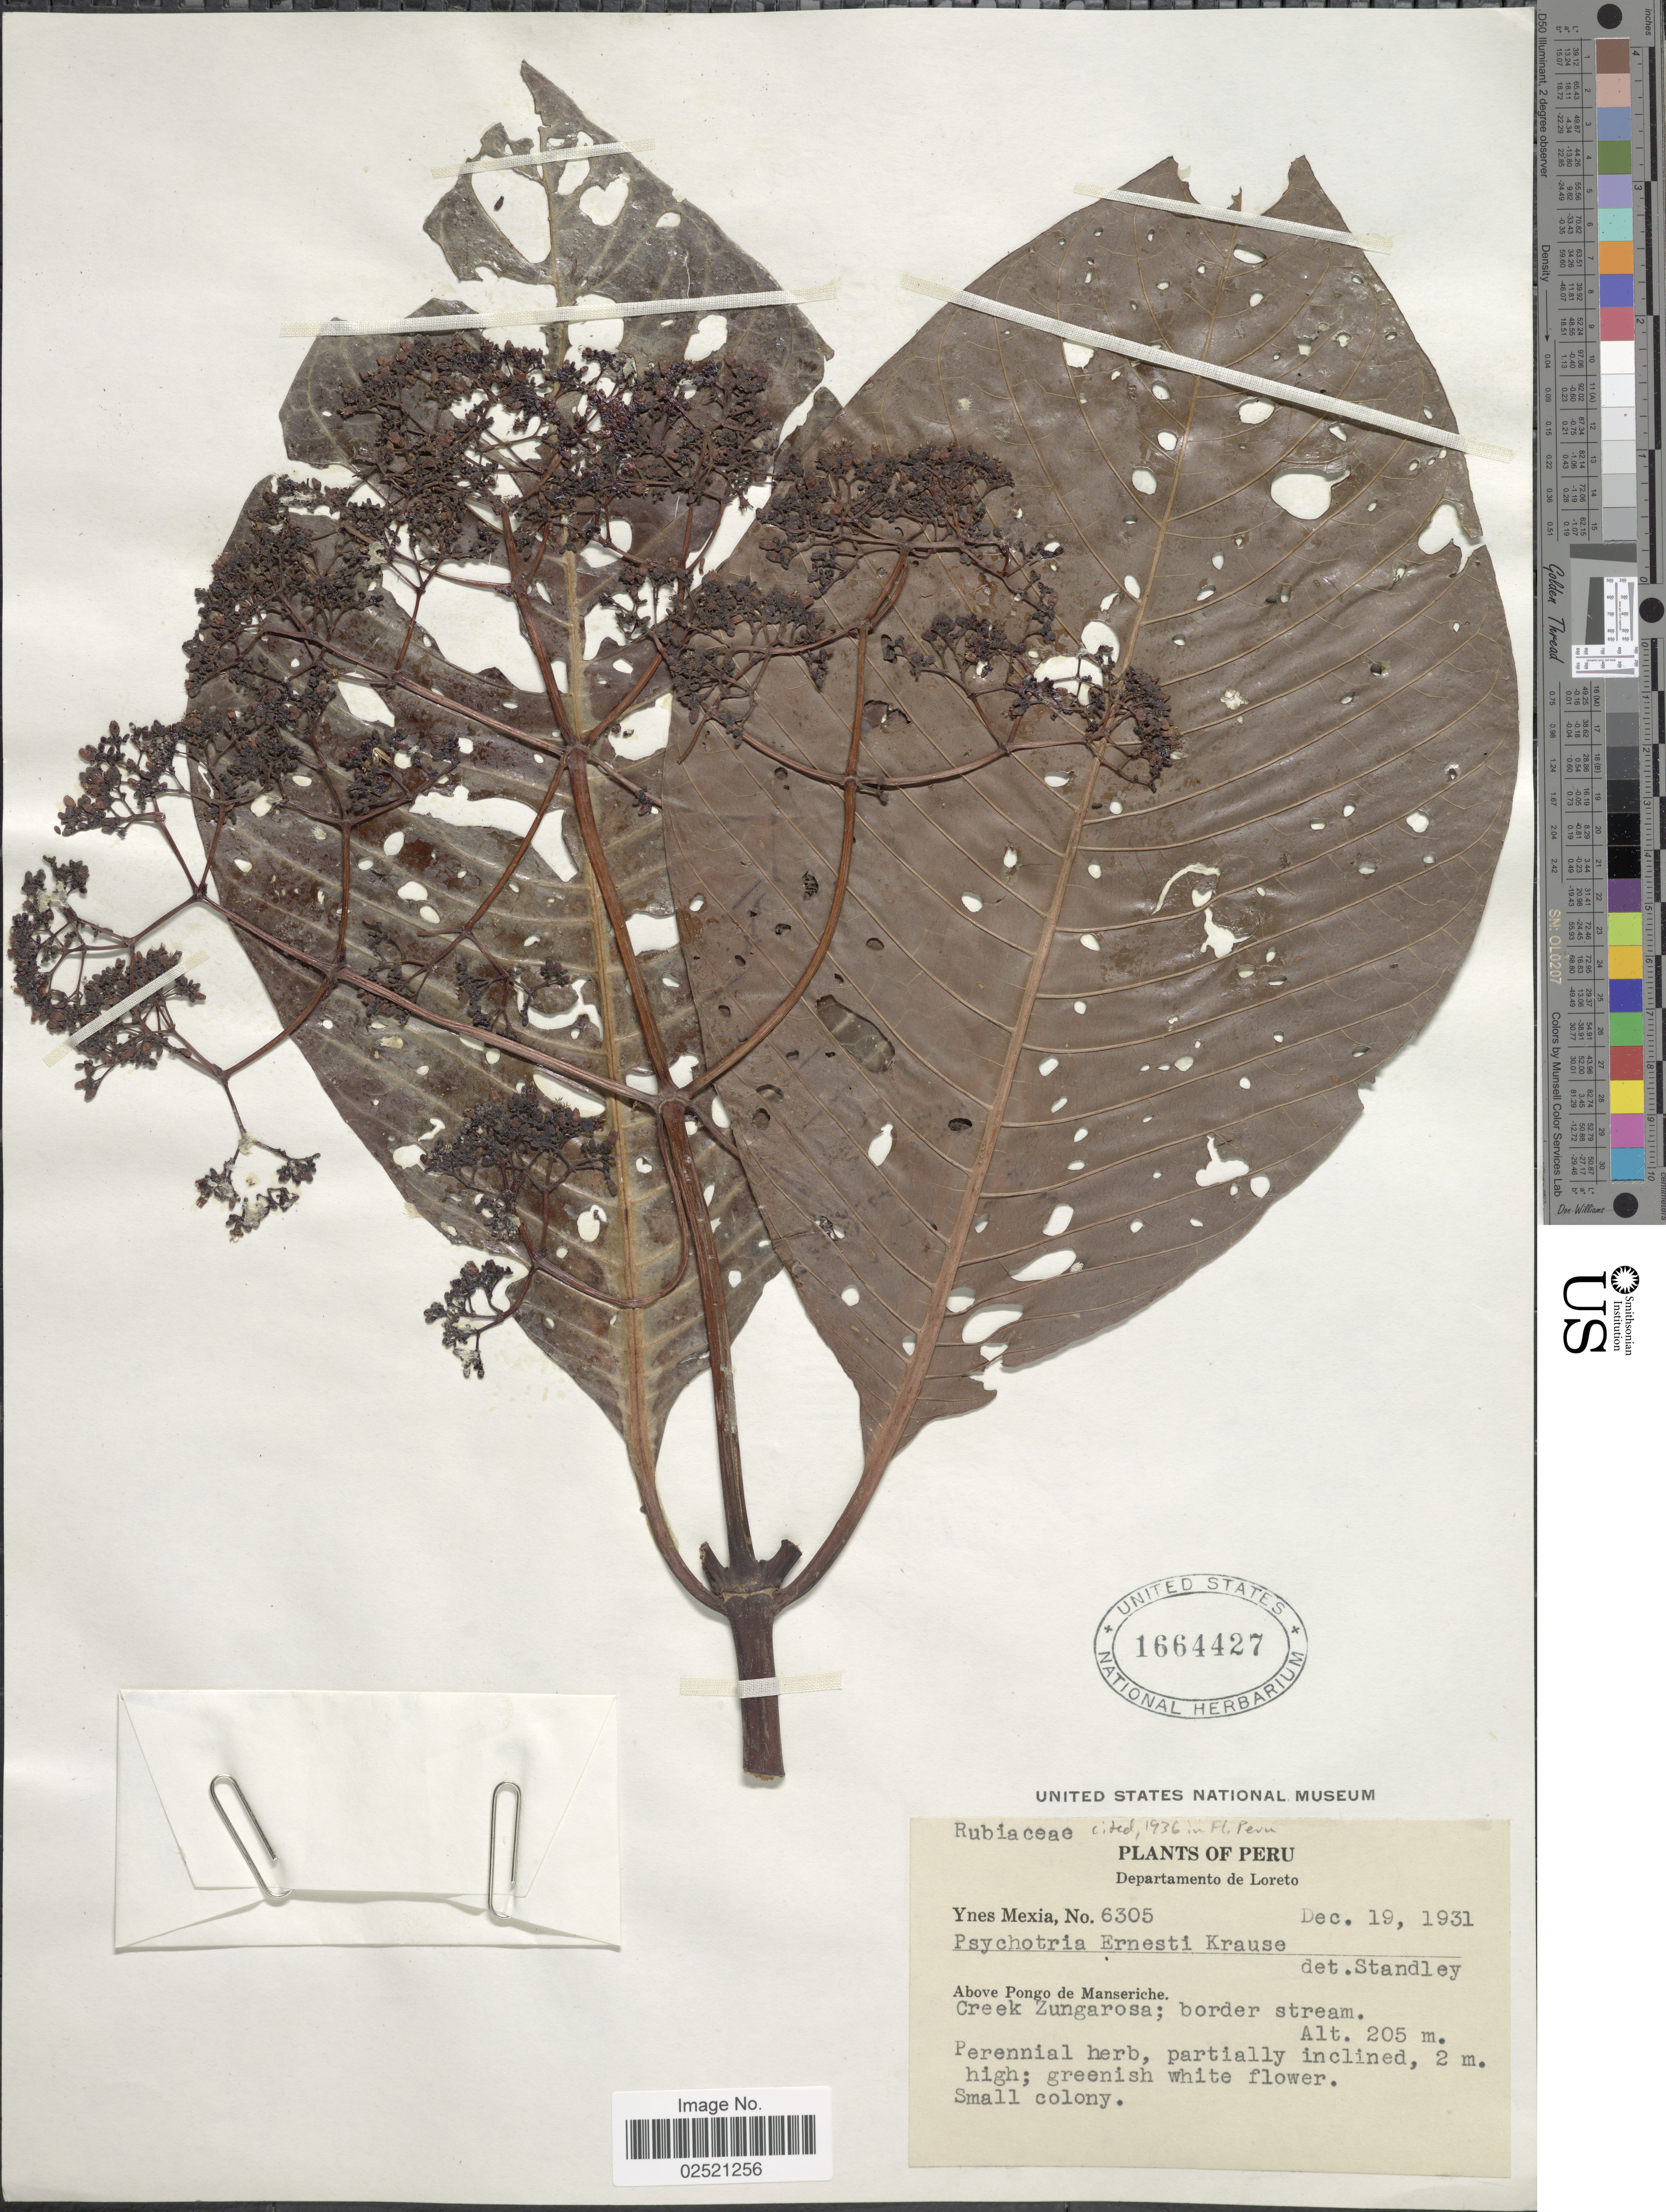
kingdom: Plantae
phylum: Tracheophyta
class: Magnoliopsida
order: Gentianales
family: Rubiaceae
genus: Psychotria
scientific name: Psychotria ernestii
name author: K. Krause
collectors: Y. Mexia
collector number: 6305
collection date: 1931-12-19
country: Peru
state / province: Loreto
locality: Above Pongo de Manseriche, Creek Zungarosa; border stream.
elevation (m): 205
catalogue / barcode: US 1664427